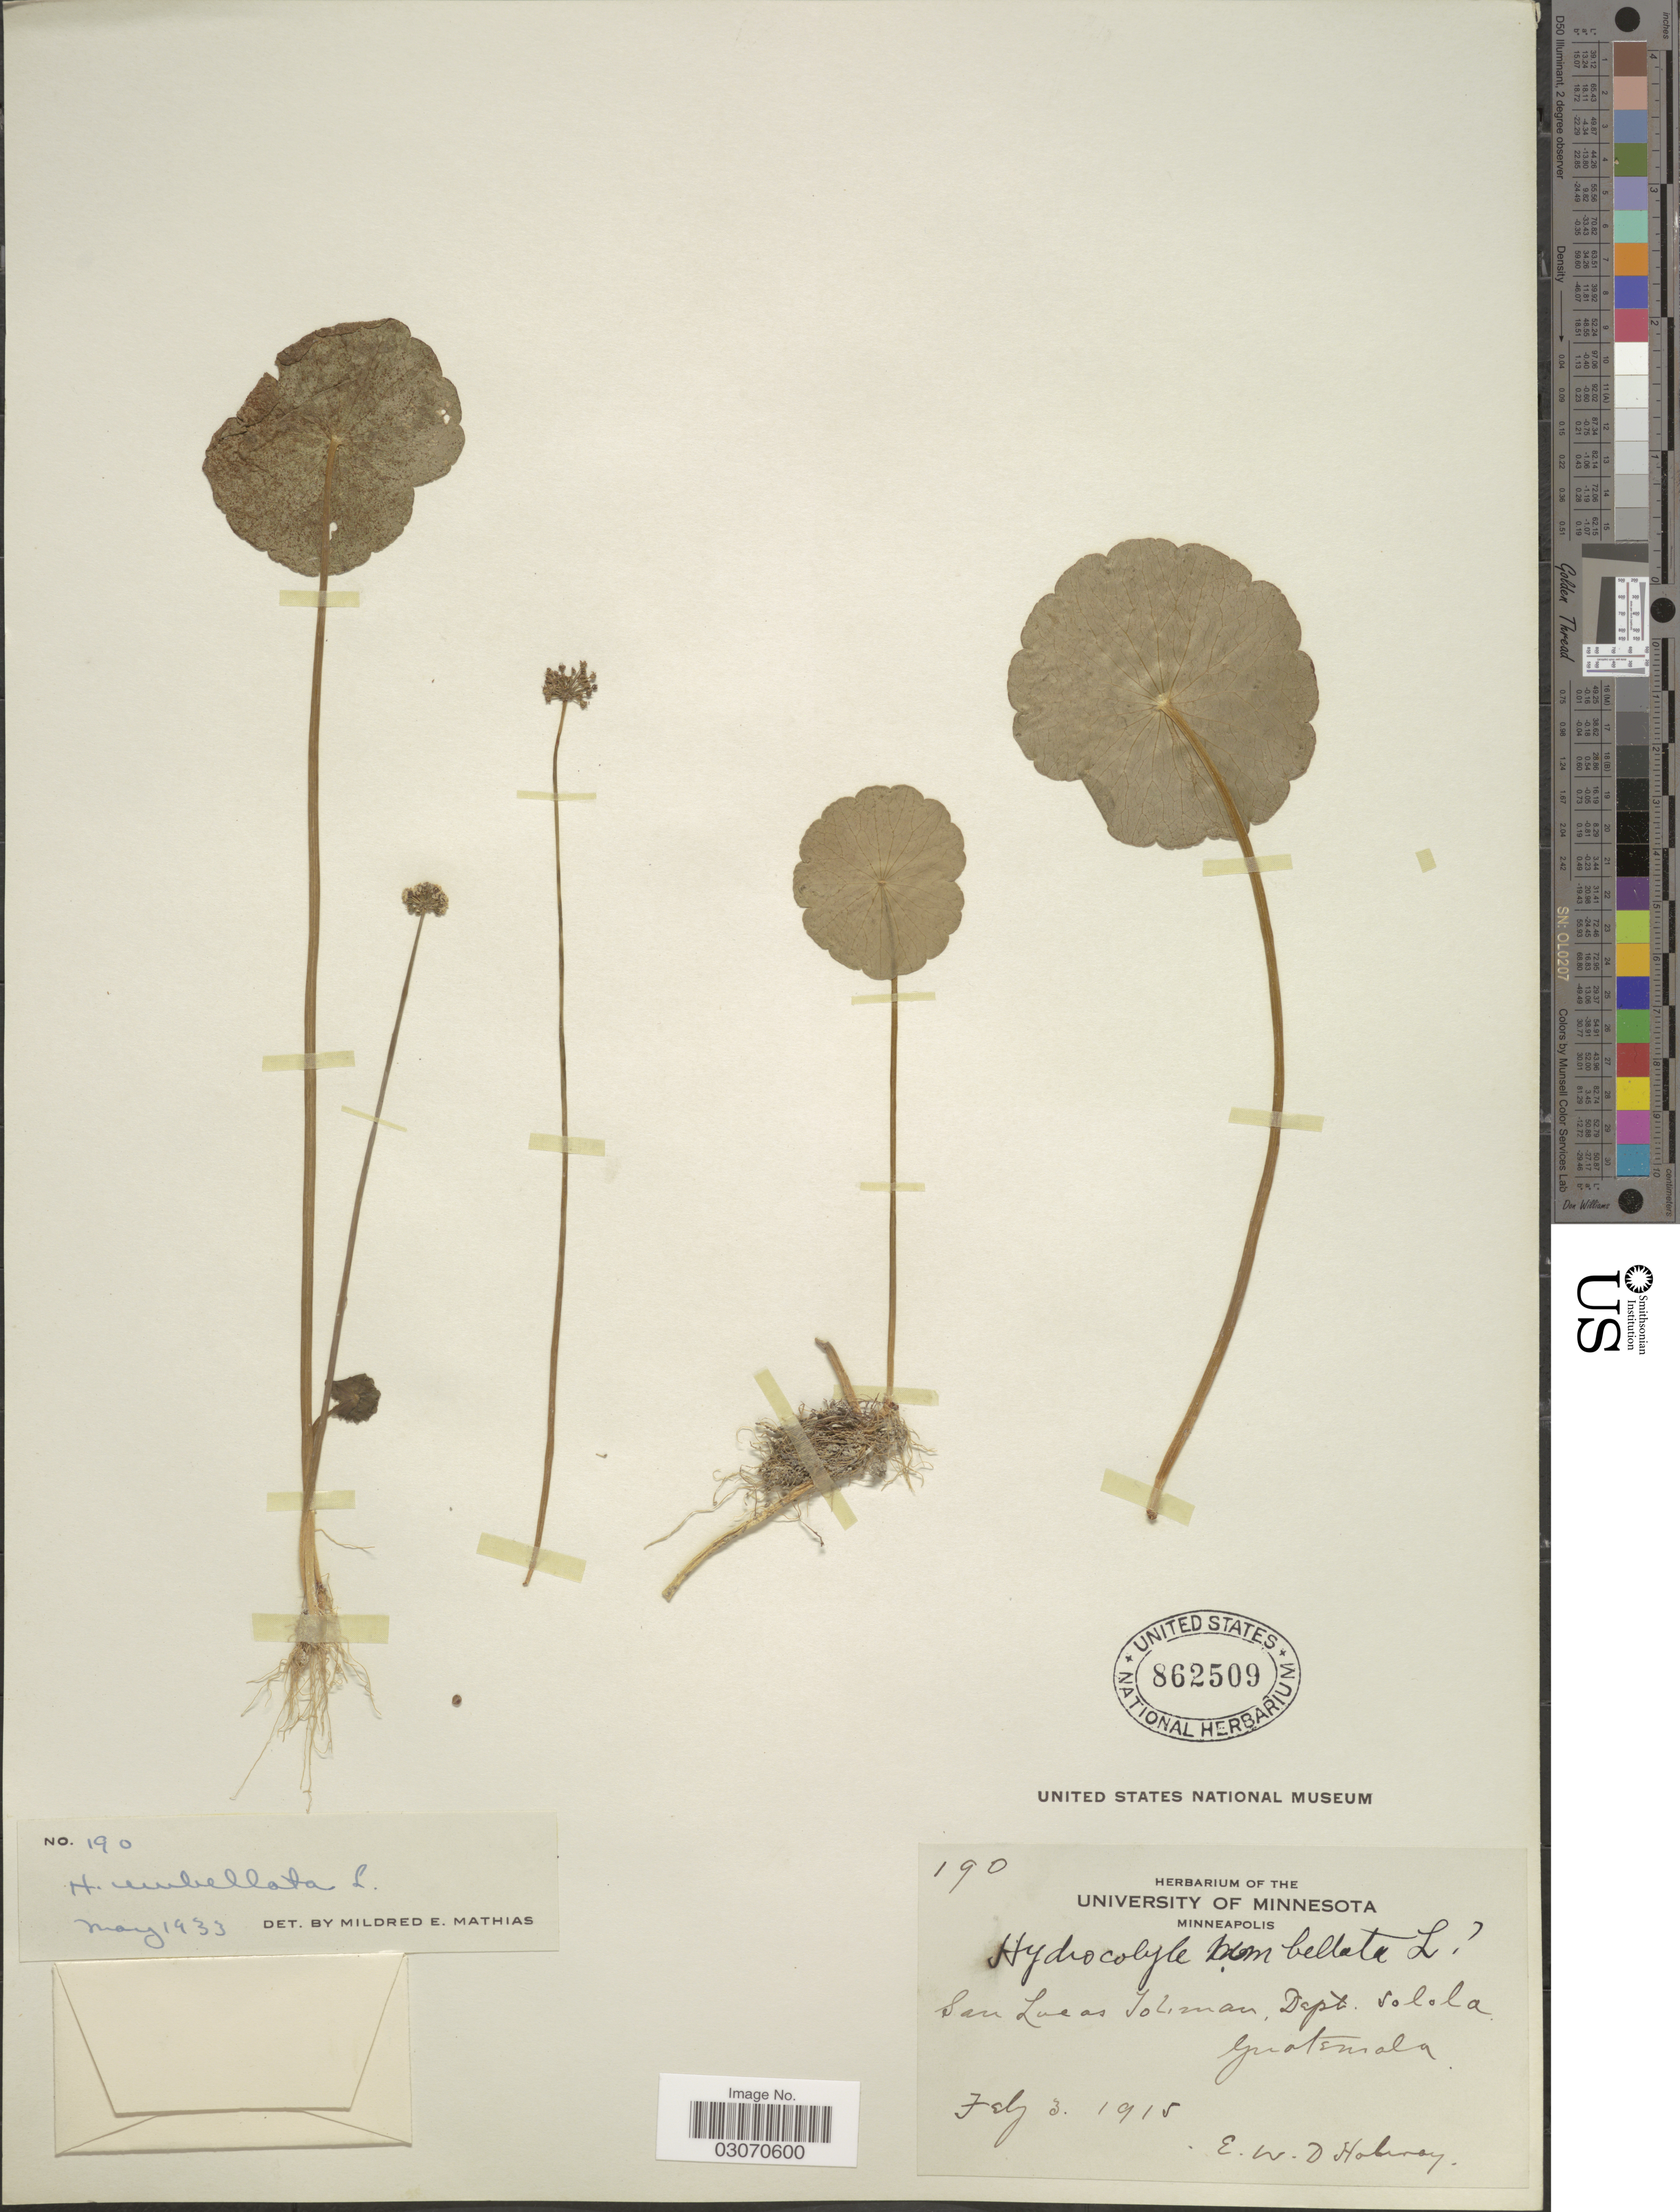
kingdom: Plantae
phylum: Tracheophyta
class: Magnoliopsida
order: Apiales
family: Araliaceae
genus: Hydrocotyle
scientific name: Hydrocotyle umbellata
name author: L.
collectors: E. W. D. Holway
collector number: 190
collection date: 1915-02-03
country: Guatemala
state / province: Sololá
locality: San Lucas Toliman, Dept. Solola.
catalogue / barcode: US 862509